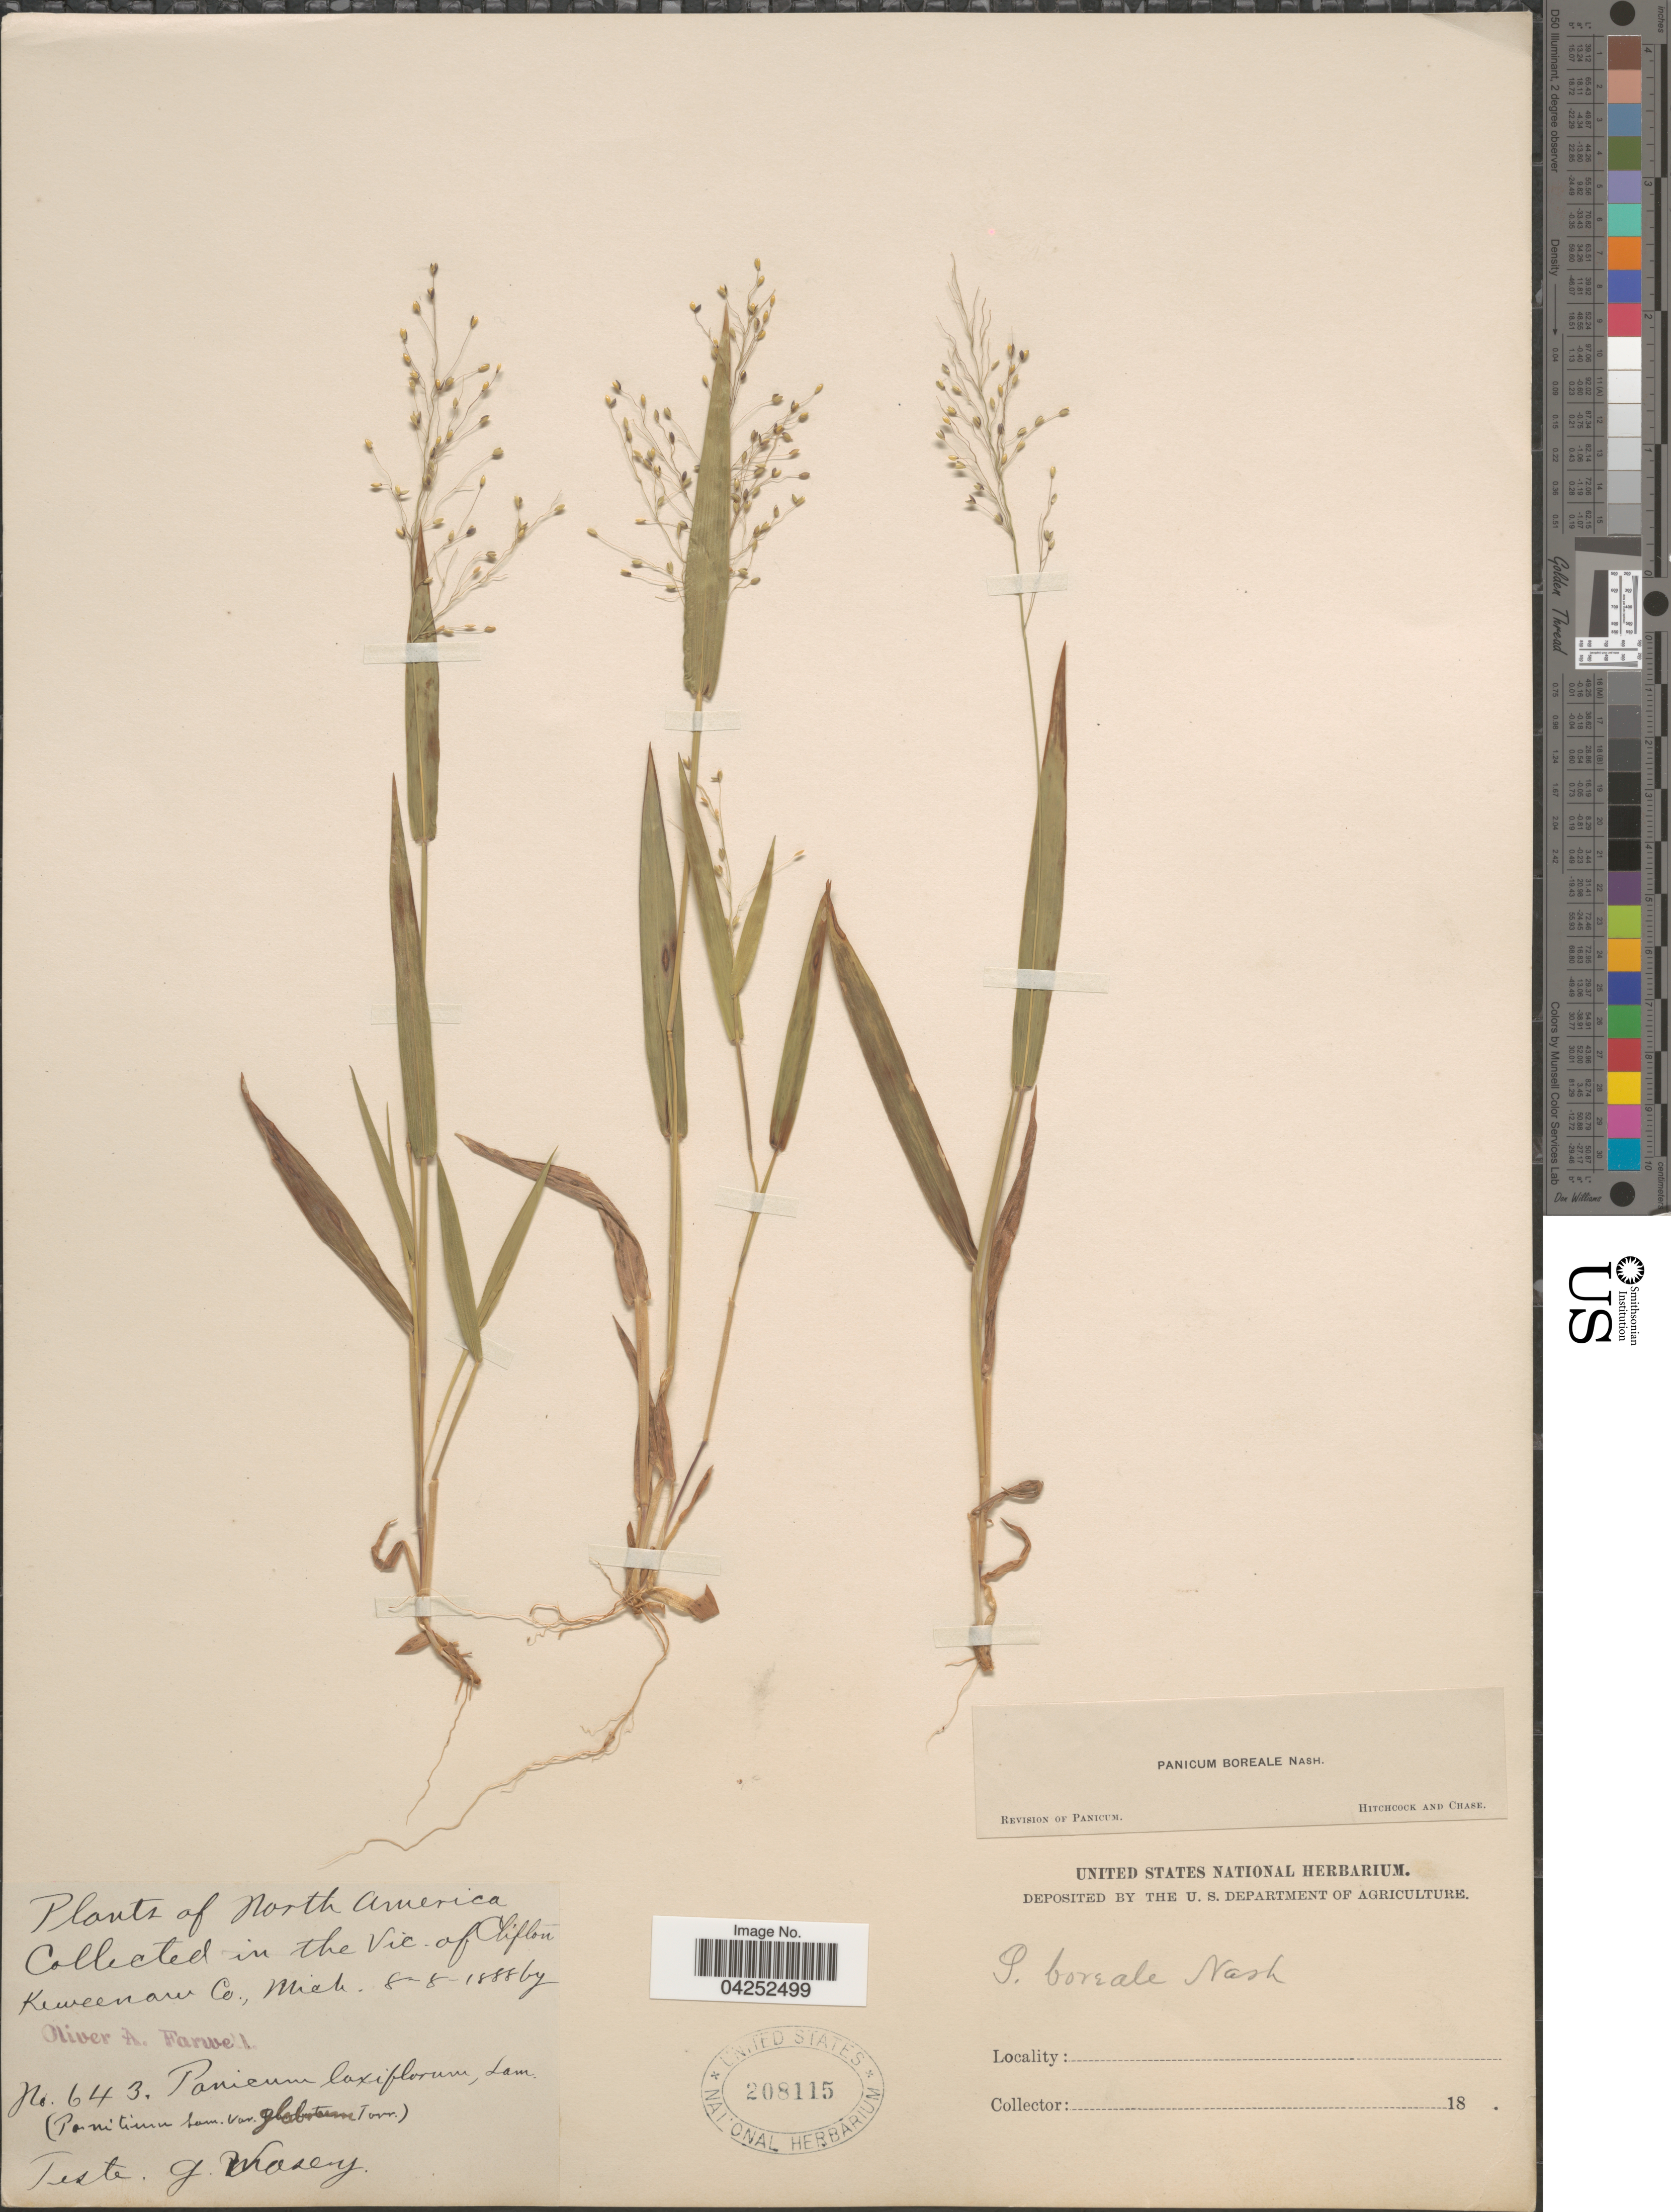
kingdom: Plantae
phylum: Tracheophyta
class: Liliopsida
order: Poales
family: Poaceae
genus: Dichanthelium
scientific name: Dichanthelium boreale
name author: (Nash) Freckmann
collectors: O. Farwell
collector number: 643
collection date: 1888-08-08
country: United States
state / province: Michigan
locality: In the Vic. of Clifton. Keweenaw Co.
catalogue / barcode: US 208115